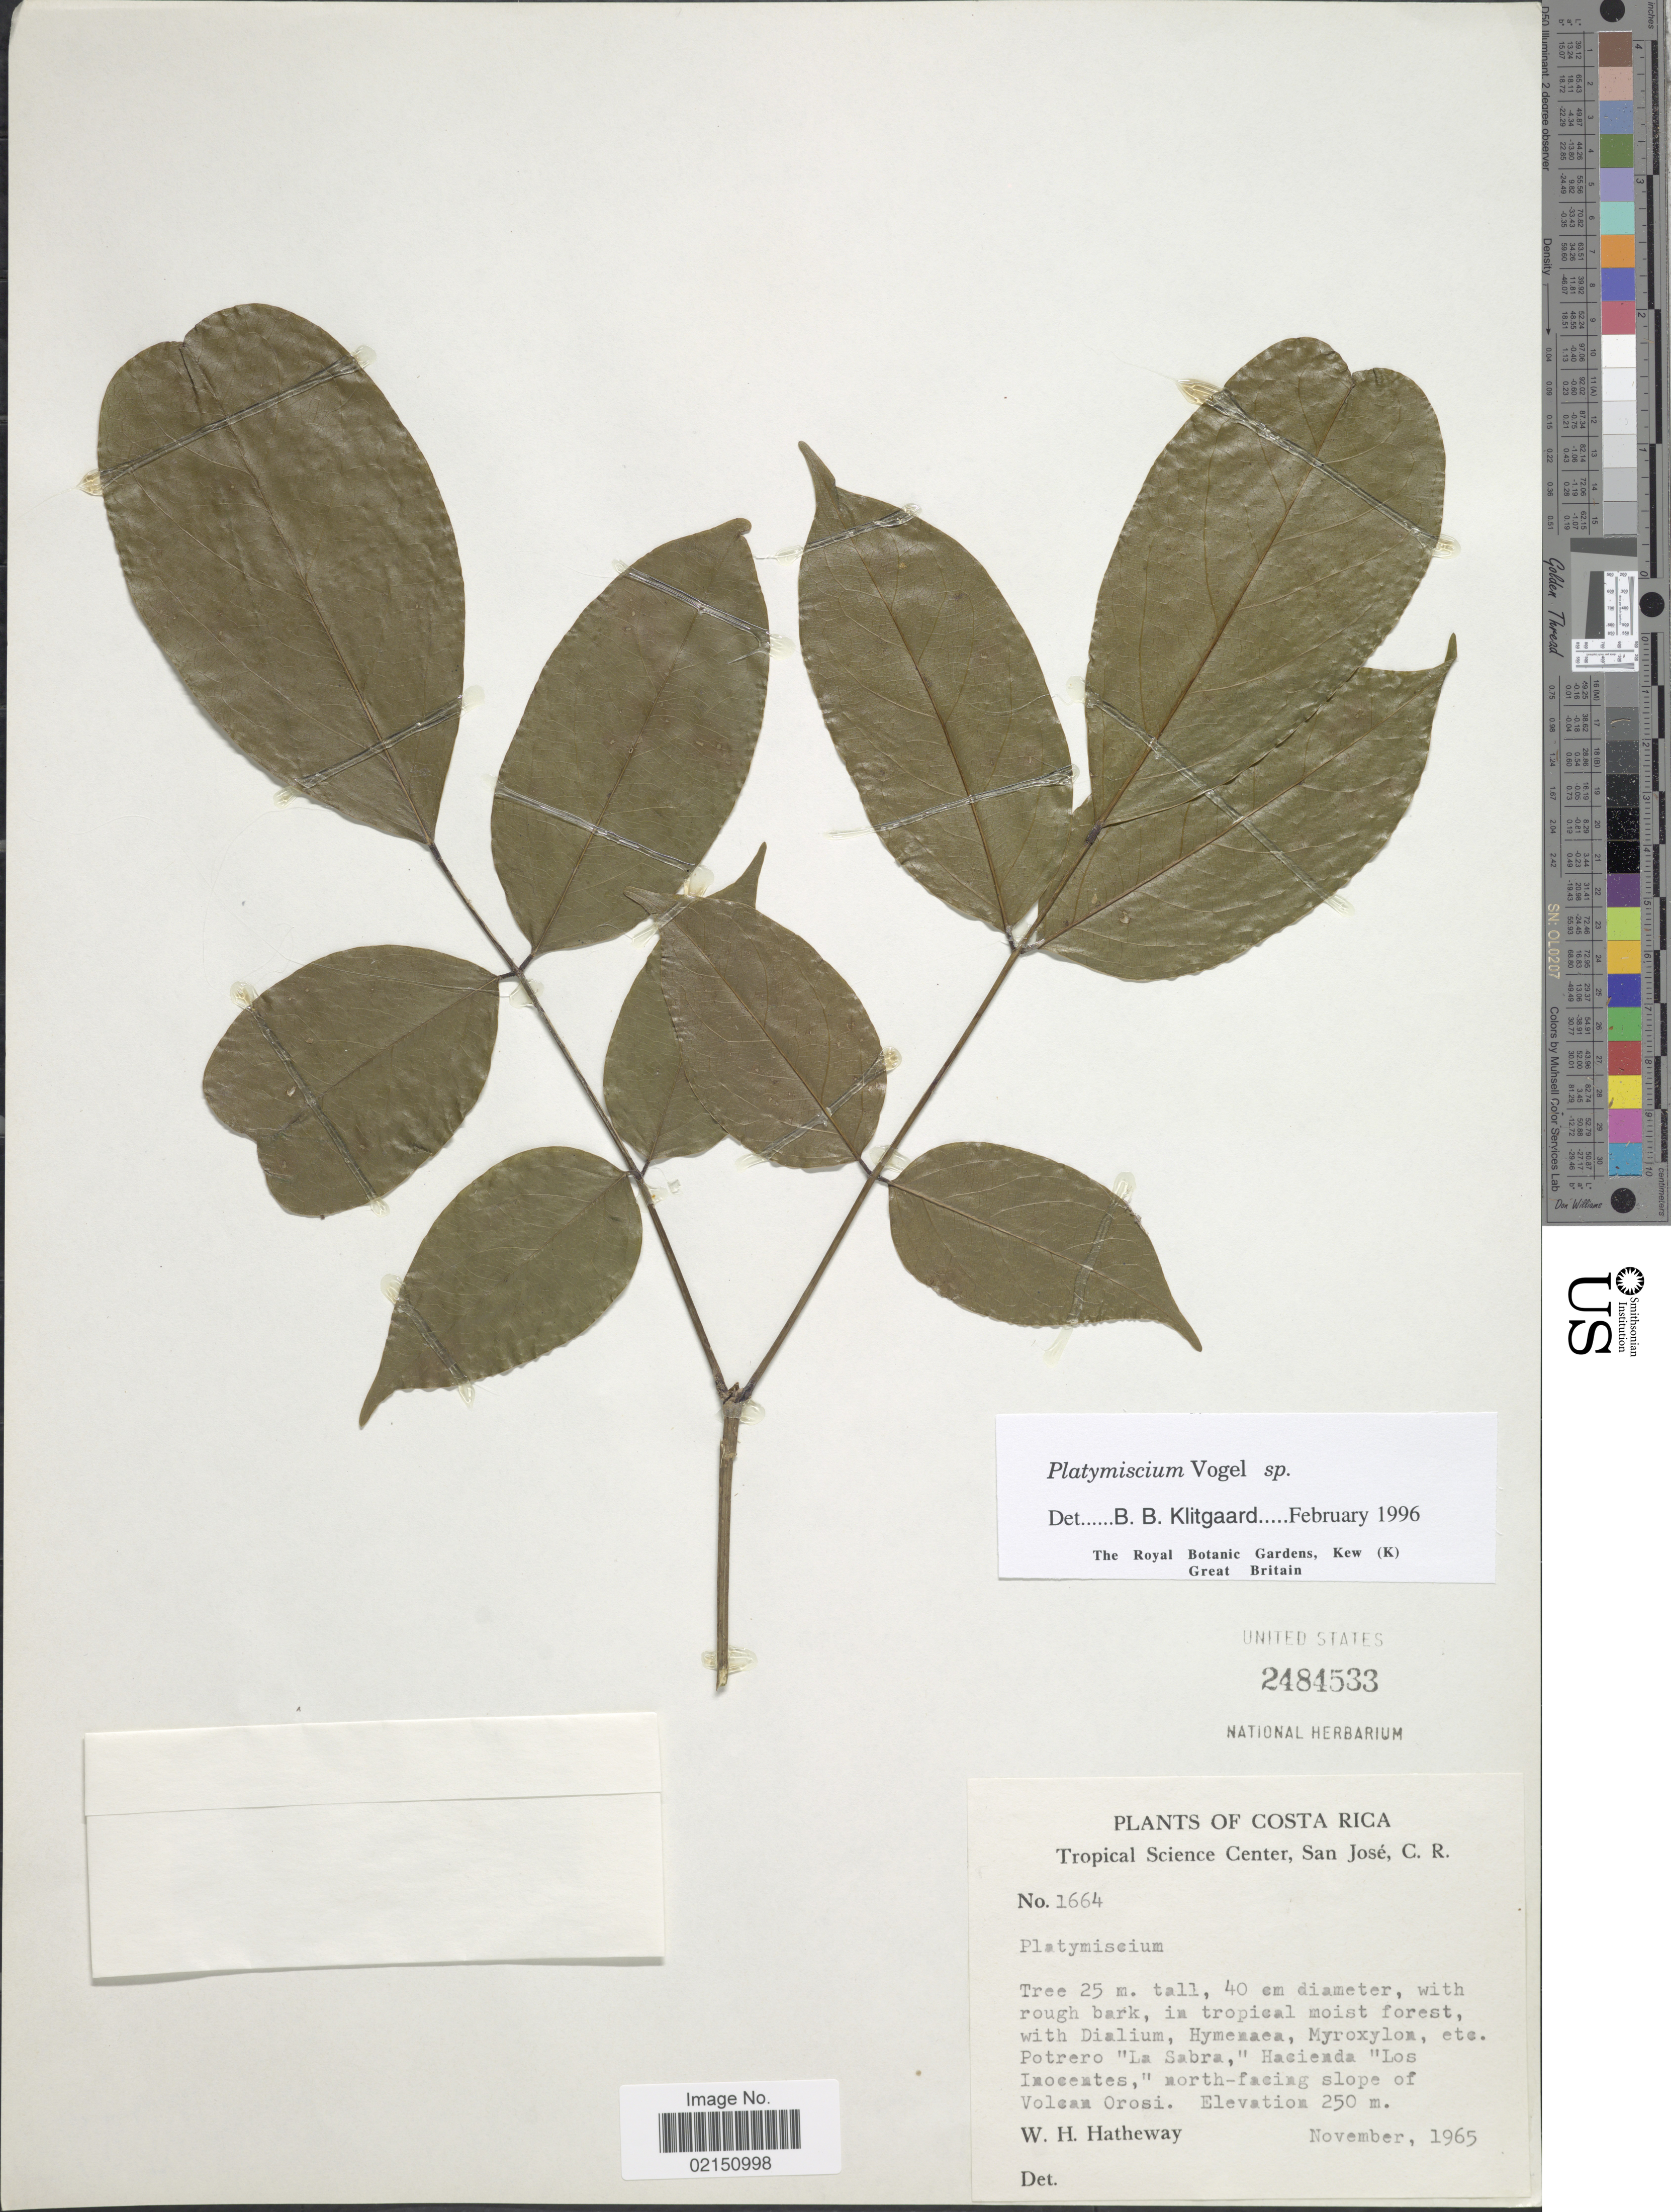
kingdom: Plantae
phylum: Tracheophyta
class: Magnoliopsida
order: Fabales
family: Fabaceae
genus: Platymiscium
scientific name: Platymiscium sp.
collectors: W. H. Hatheway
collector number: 1664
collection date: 1965-11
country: Costa Rica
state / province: San José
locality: Tropical Science Center, Potrero 'La Sabra,' Hacienda 'Los Inocentos,' north-facing slope of Volcan Orosi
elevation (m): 250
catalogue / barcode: US 2484533